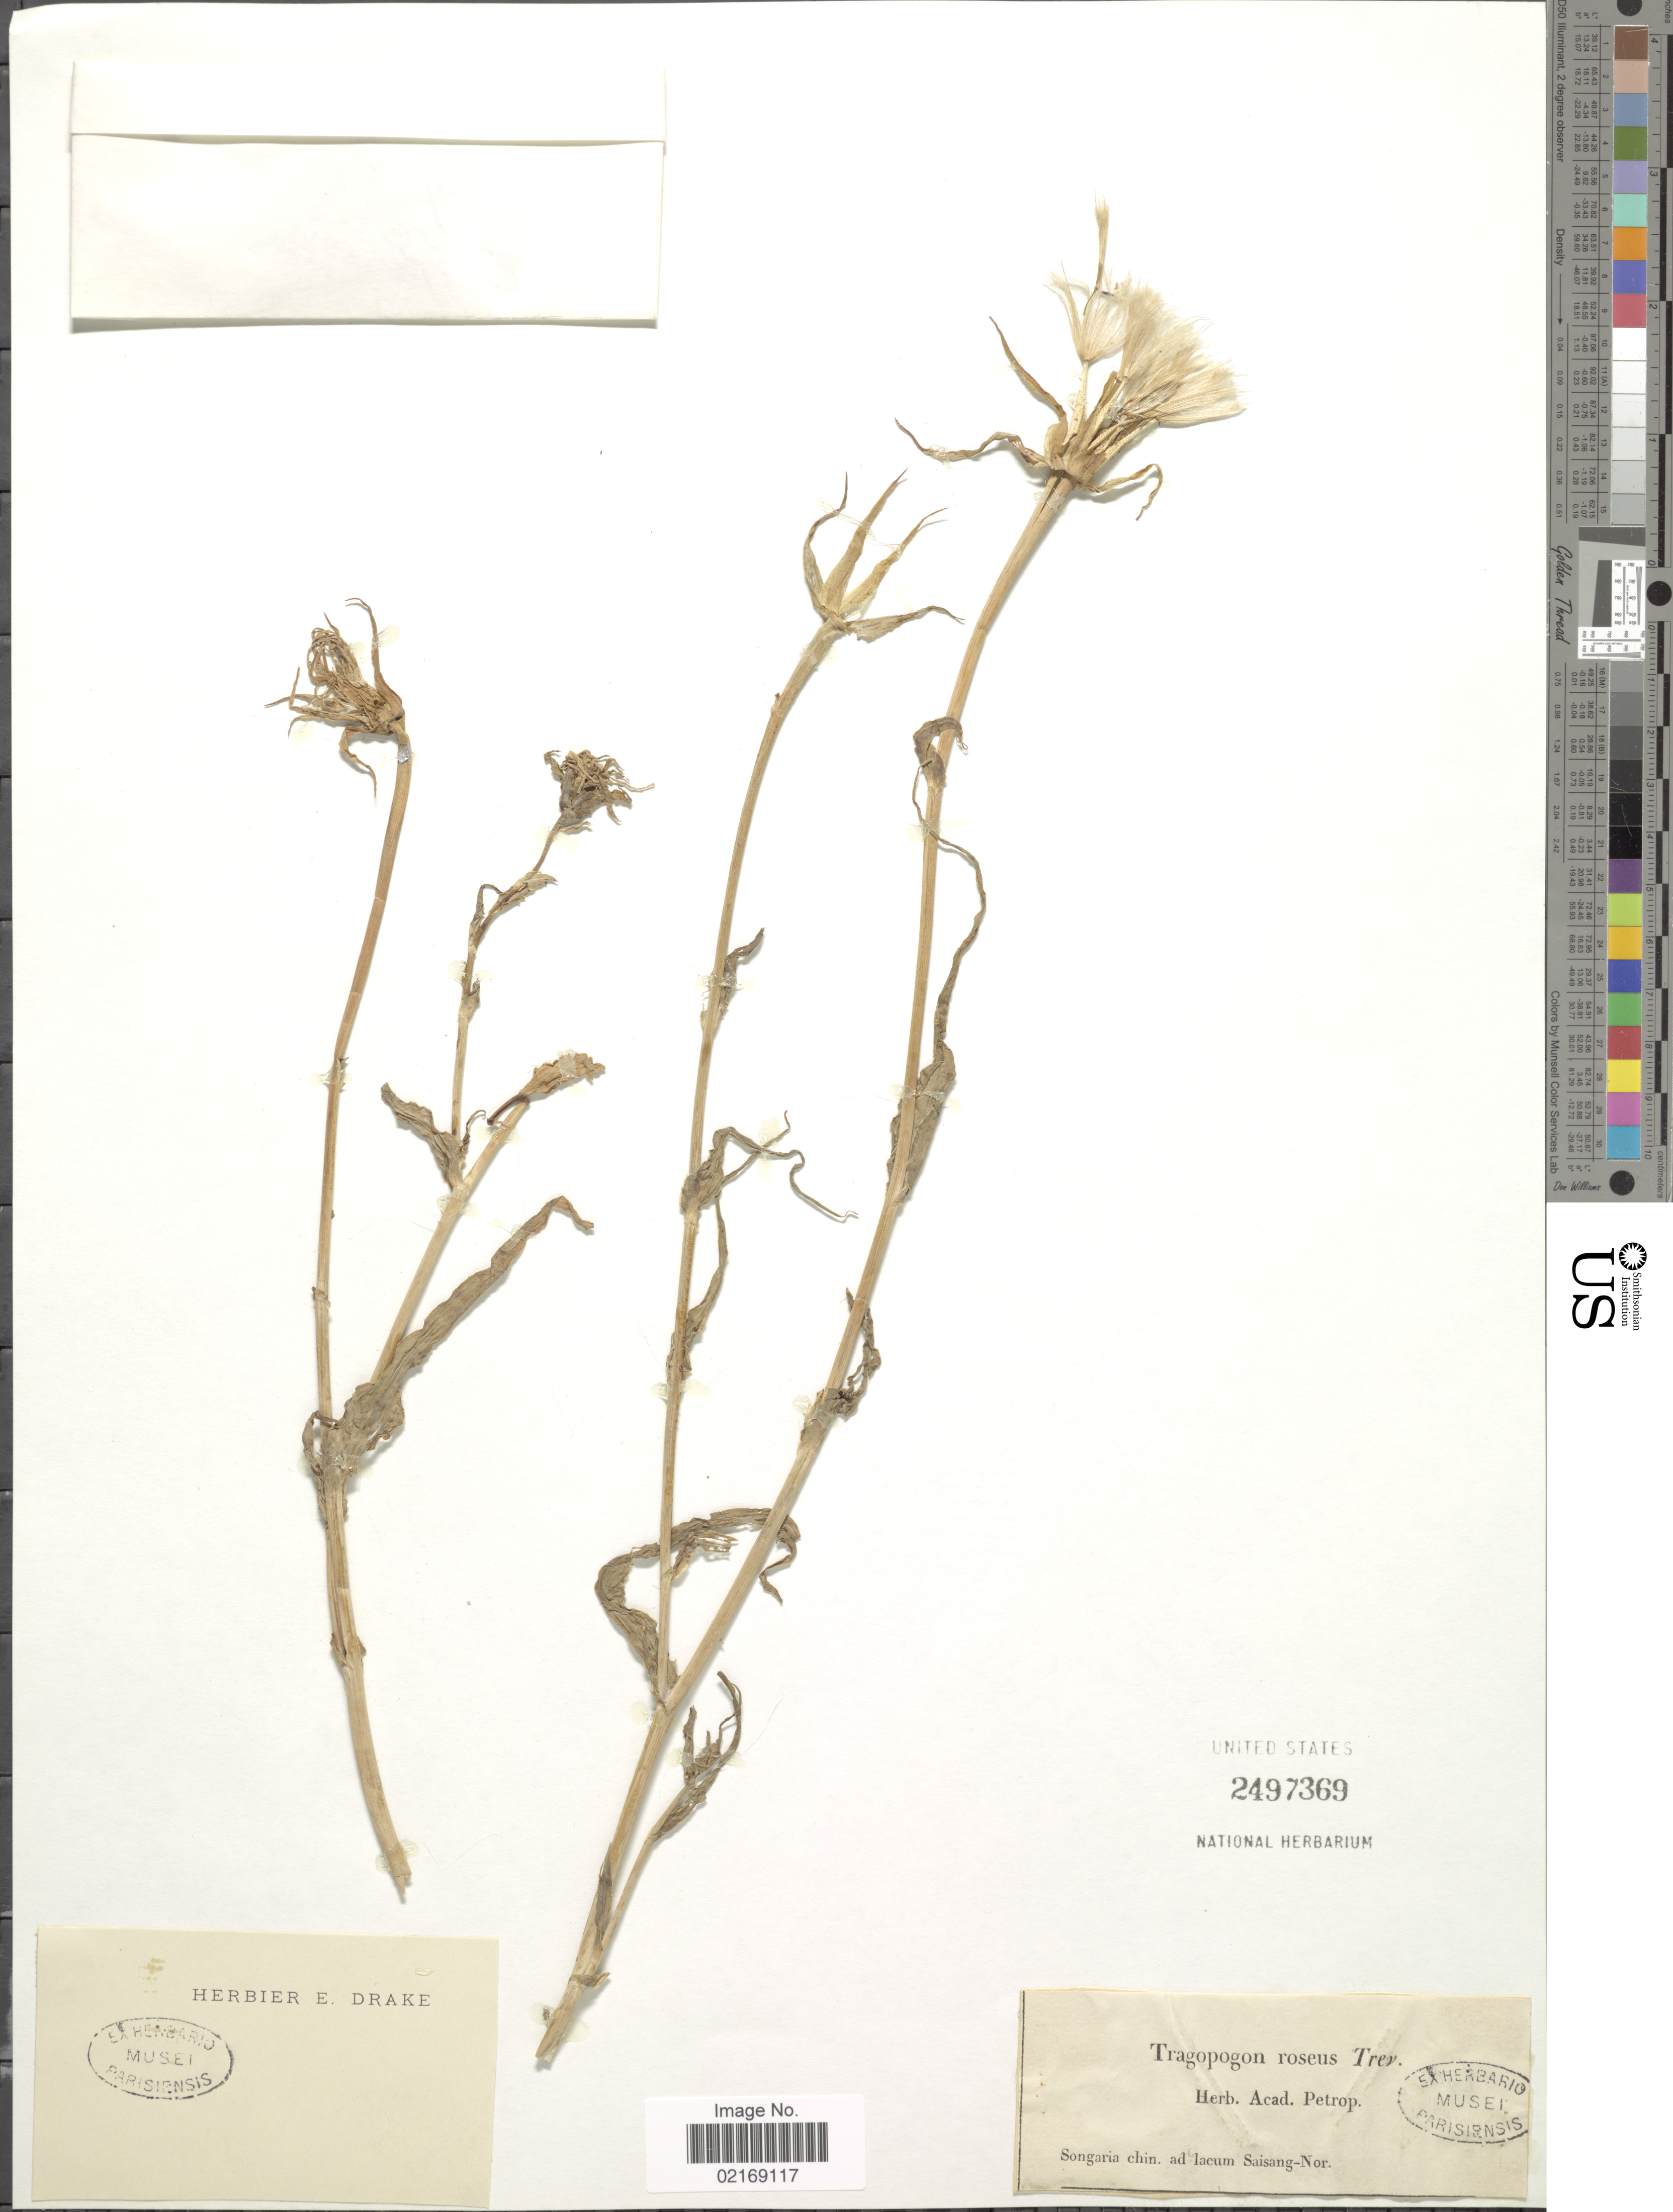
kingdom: Plantae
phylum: Tracheophyta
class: Magnoliopsida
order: Asterales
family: Asteraceae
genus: Tragopogon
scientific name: Tragopogon roseus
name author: Trevir.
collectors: ex herb. Acad. Petrop.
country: China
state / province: Xinjiang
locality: Songaria chin. ad lacum Saisang-Nor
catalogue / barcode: US 2497369